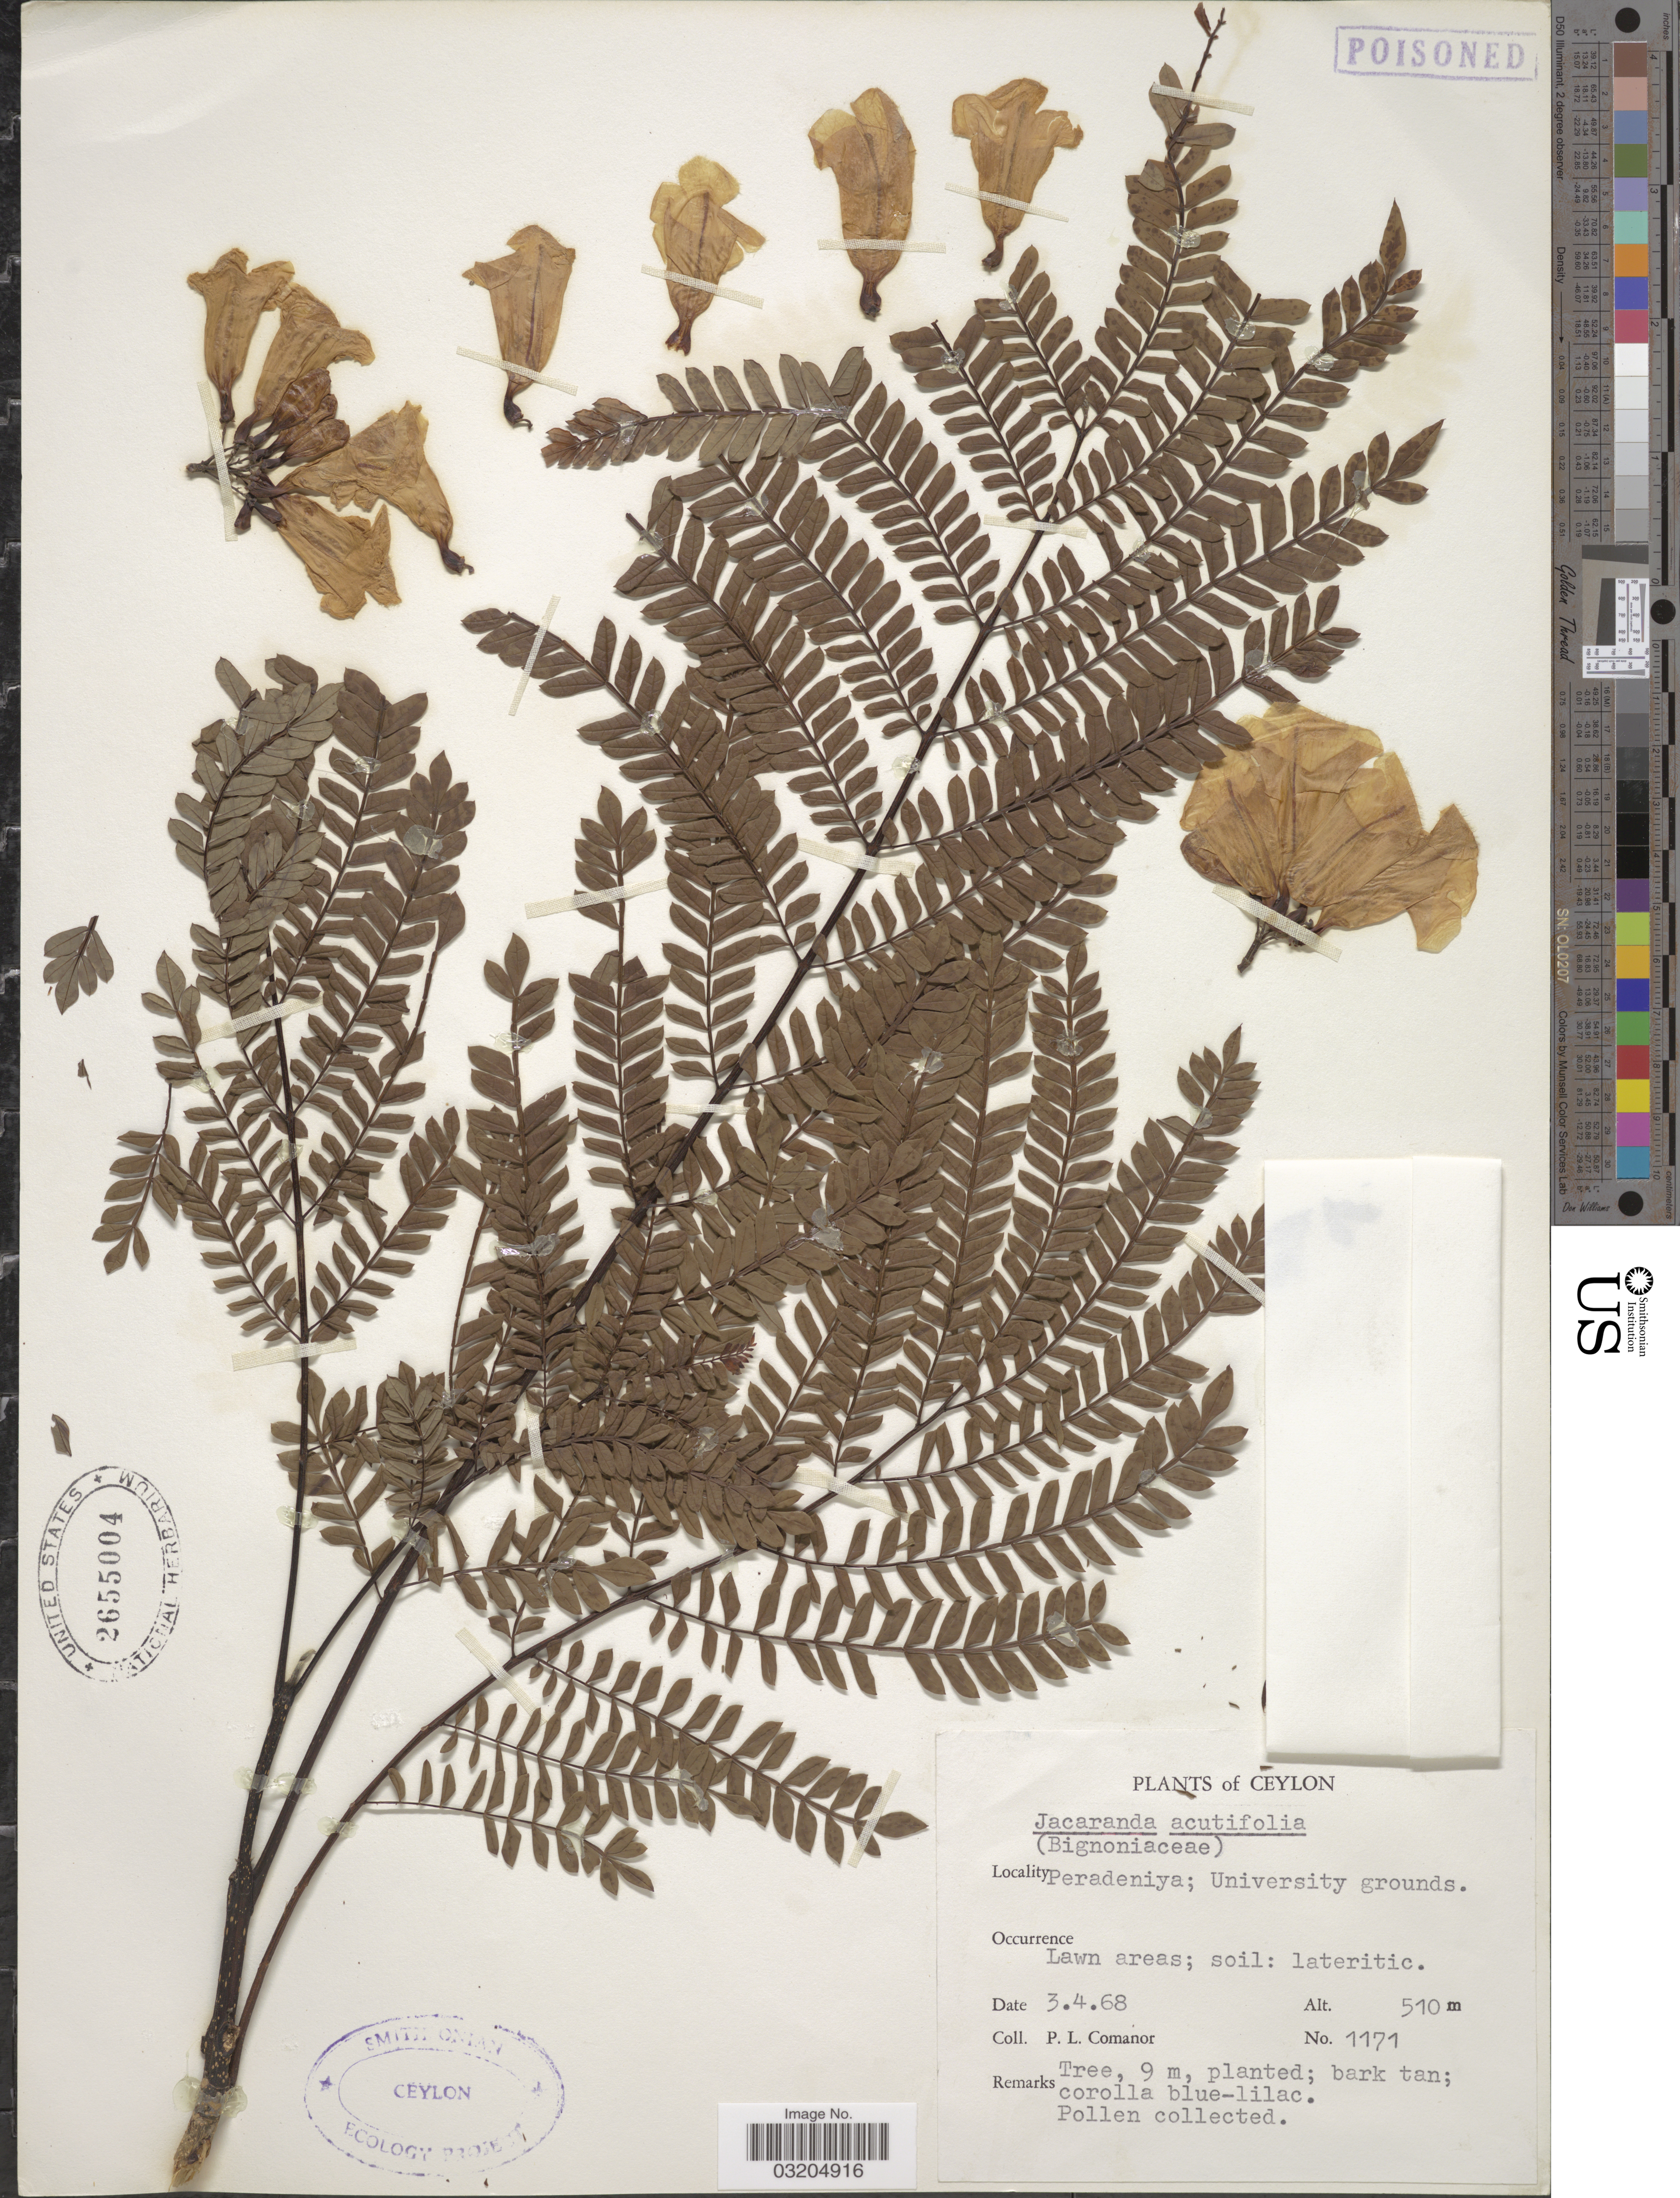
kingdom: Plantae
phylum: Tracheophyta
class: Magnoliopsida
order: Lamiales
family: Bignoniaceae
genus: Jacaranda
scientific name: Jacaranda acutifolia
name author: Bonpl.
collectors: P. Comanor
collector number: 1171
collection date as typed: Transcribed d/m/y: 3/4/68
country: Sri Lanka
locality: Ceylon. Peradeniya; University grounds.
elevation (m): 510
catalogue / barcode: US 2655004